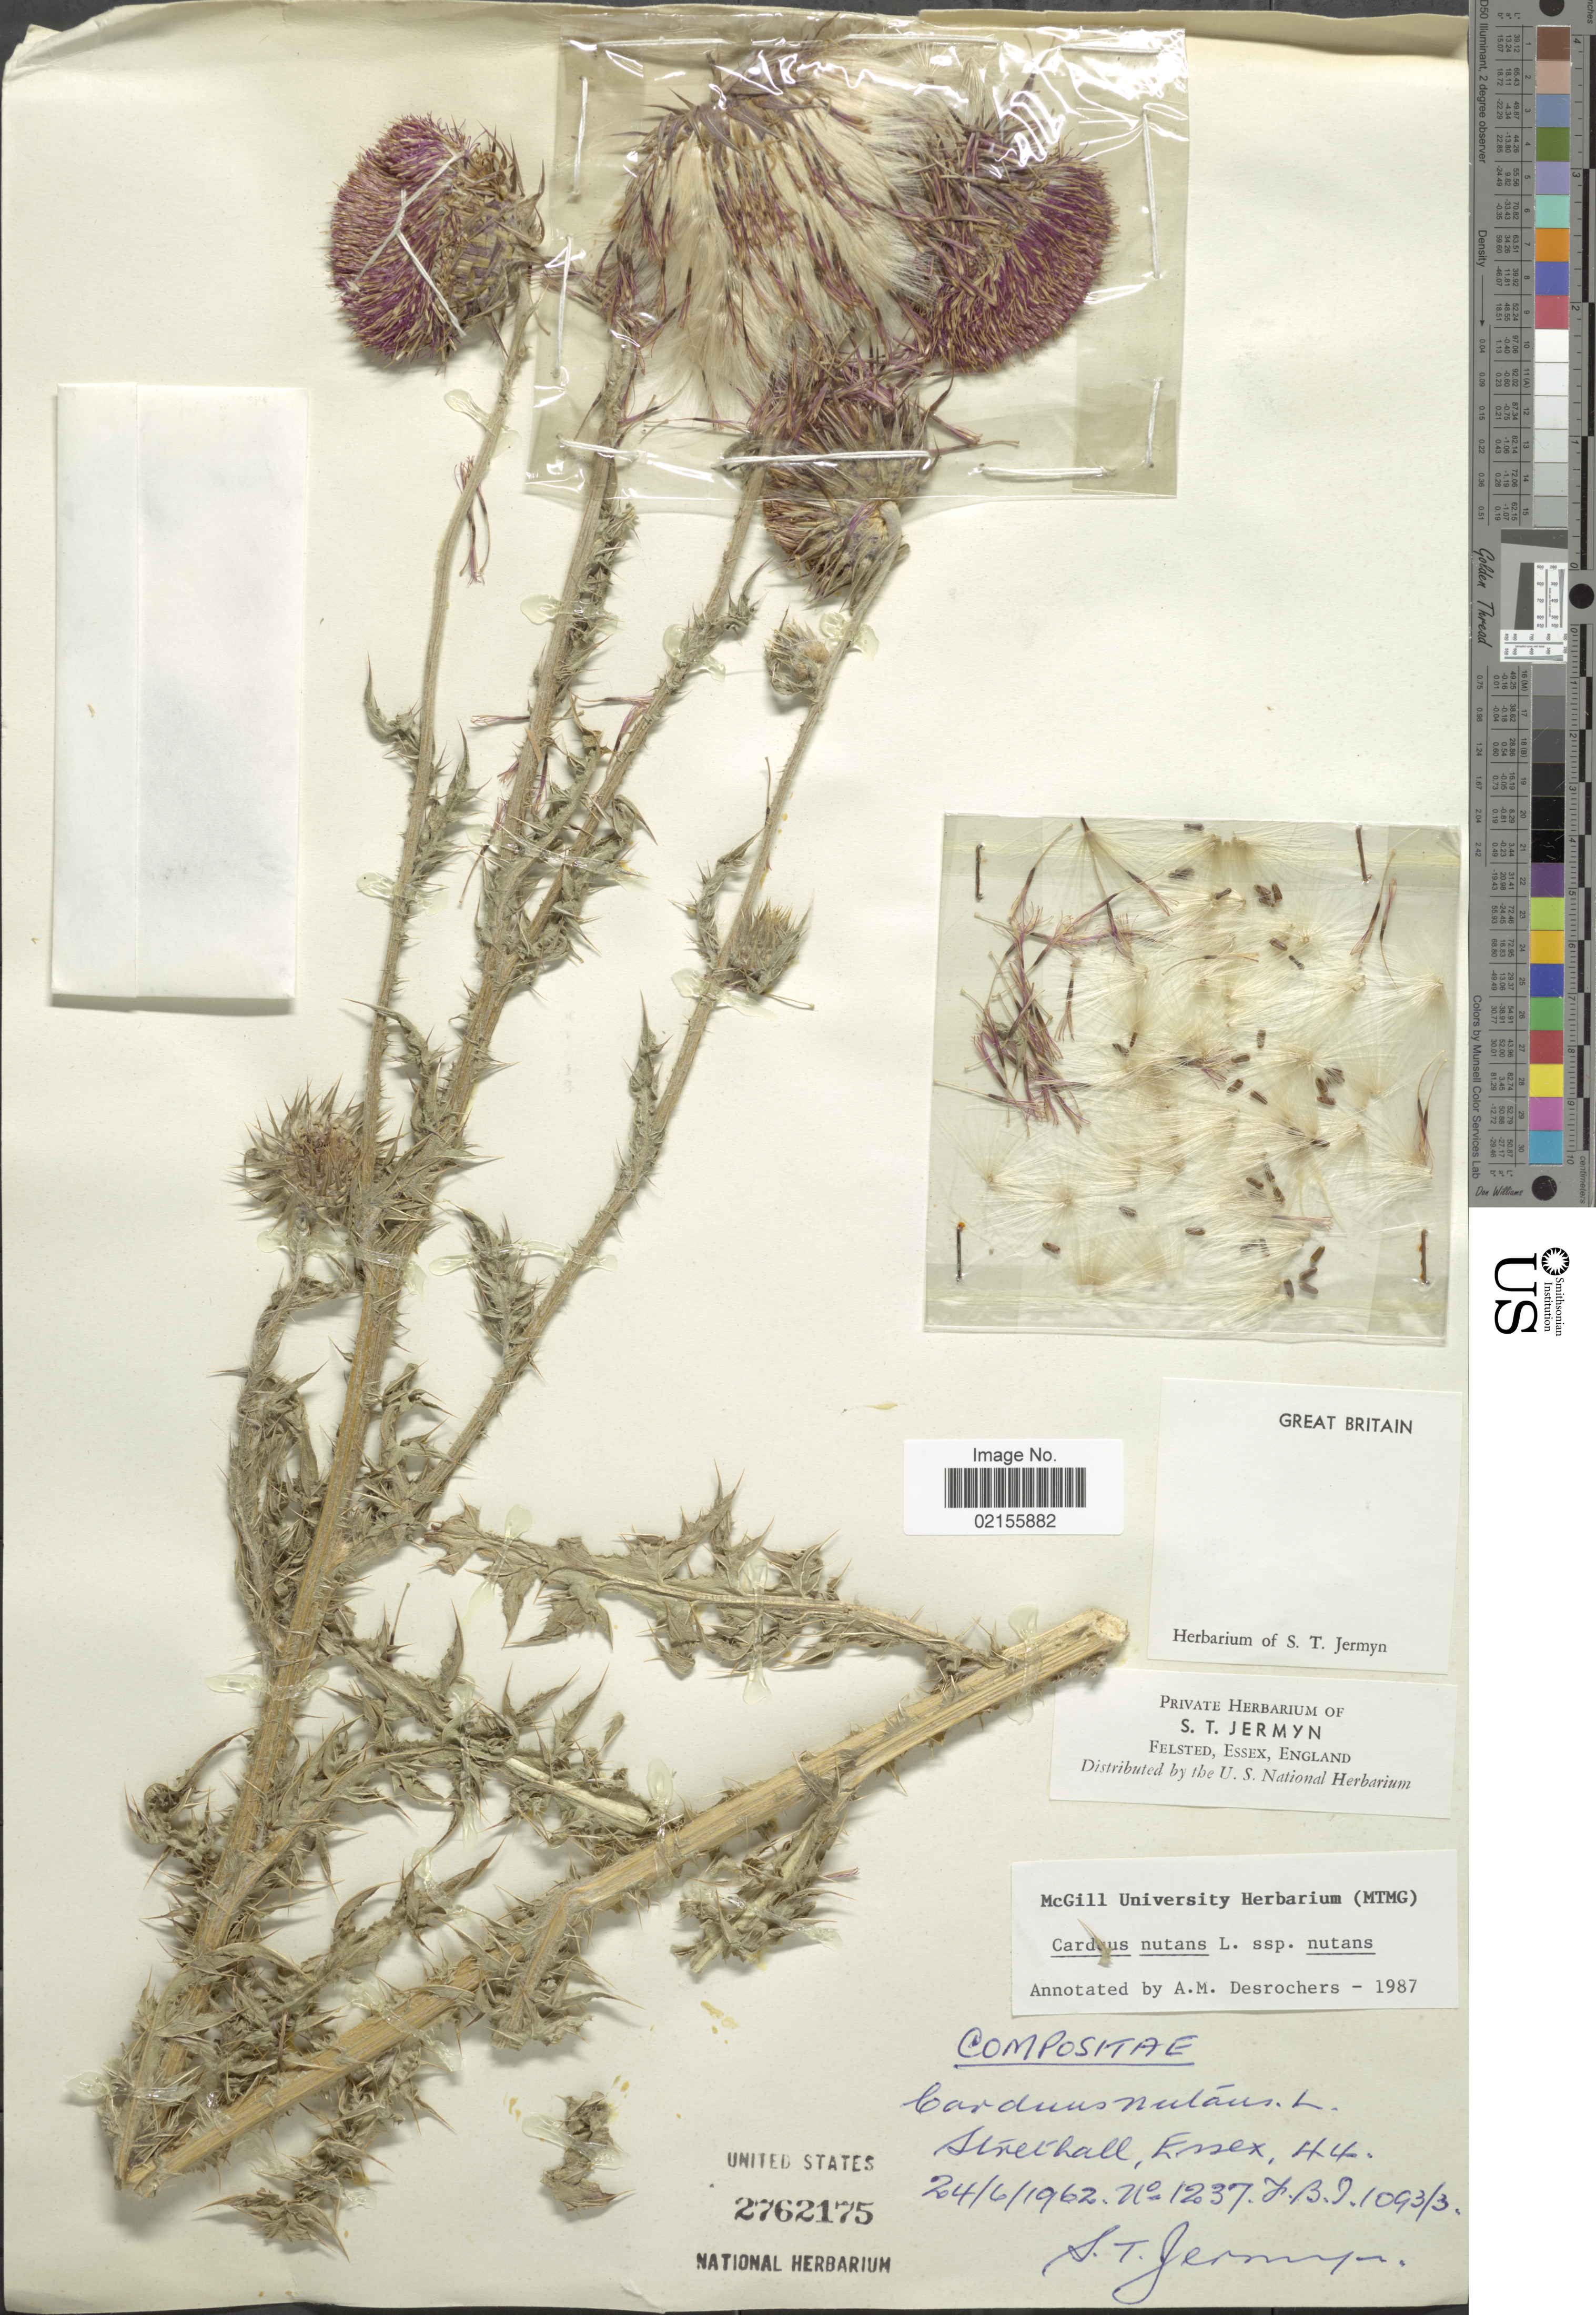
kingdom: Plantae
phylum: Tracheophyta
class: Magnoliopsida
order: Asterales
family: Asteraceae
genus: Carduus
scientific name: Carduus nutans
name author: L.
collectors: S. Jermyn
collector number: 1237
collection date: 1962-06-24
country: United Kingdom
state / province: England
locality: Great Britain, Strethall, Essex, 44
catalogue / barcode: US 2762175